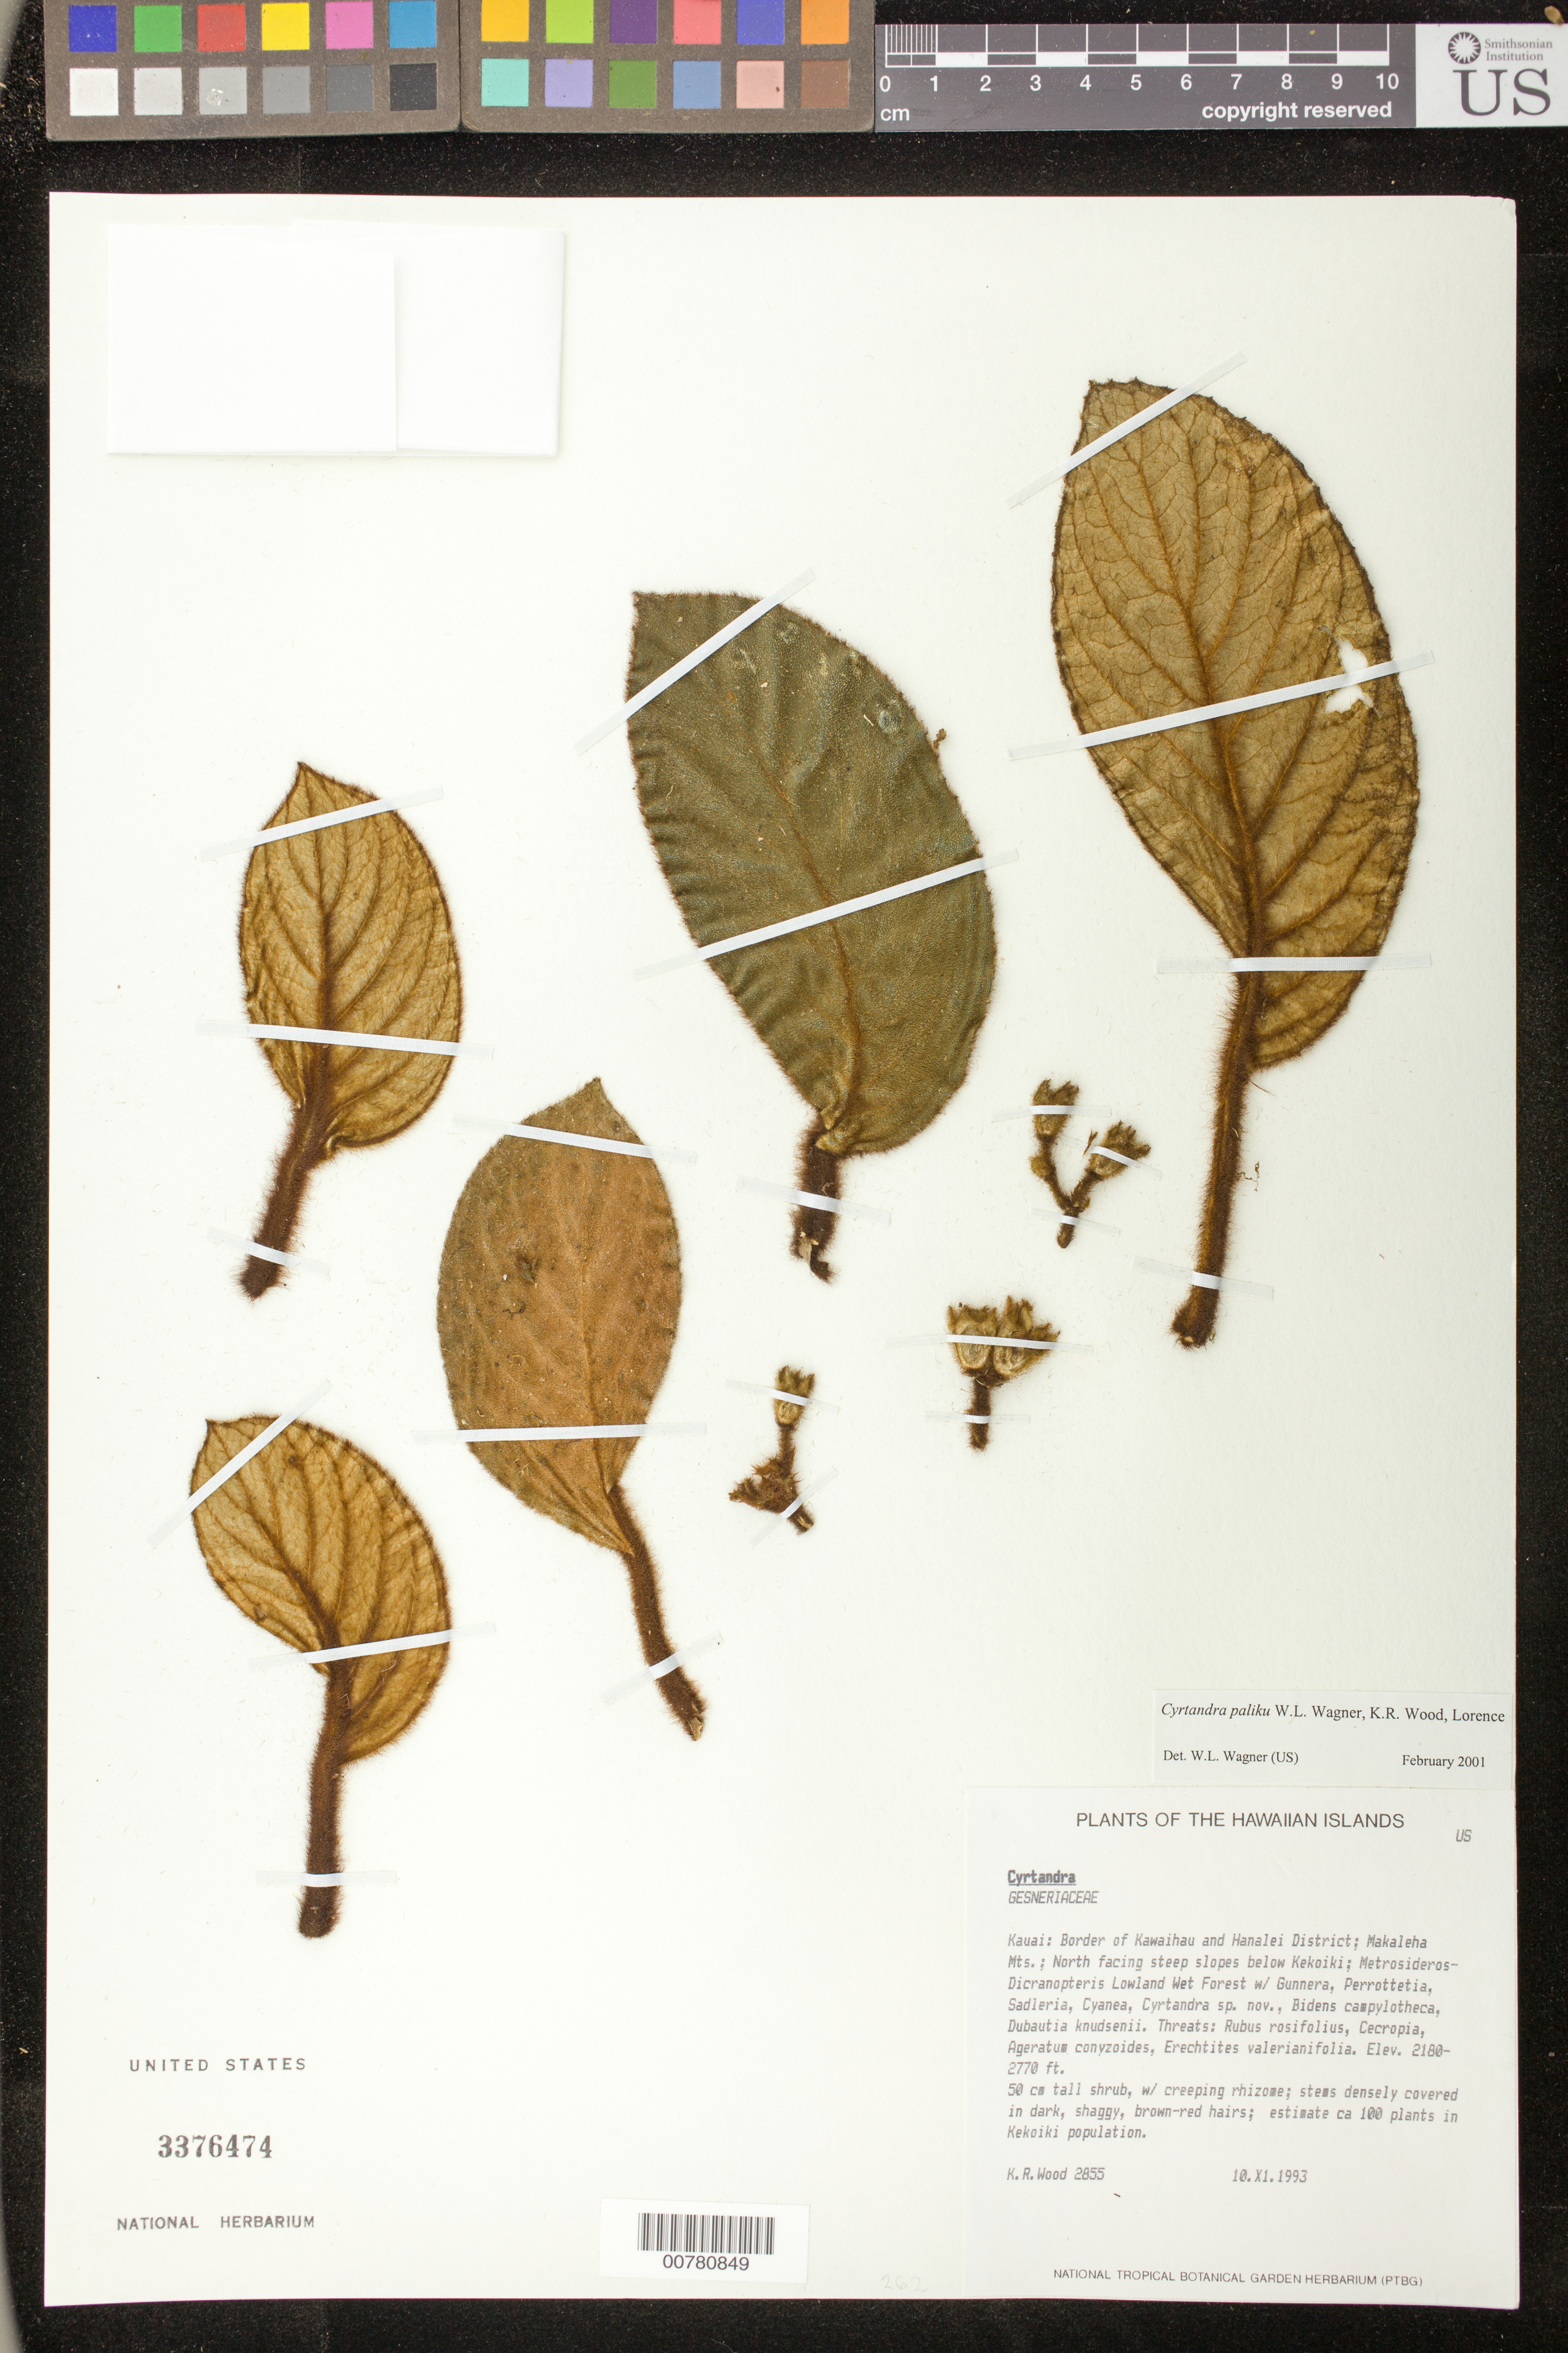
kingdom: Plantae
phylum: Tracheophyta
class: Magnoliopsida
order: Lamiales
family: Gesneriaceae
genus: Cyrtandra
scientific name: Cyrtandra paliku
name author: W.L. Wagner et al.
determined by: Wagner, W. L., (BOT), Smithsonian Institution - National Museum of Natural History (UNITED STATES)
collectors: K. R. Wood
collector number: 2855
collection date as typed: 10 Nov 1993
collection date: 1993-11-10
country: United States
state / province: Hawaii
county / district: Kauai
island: Kaua'i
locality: Border of Kawaihau and Hanalei District; Makaleha Mts.; North facing steep slopes below Kekoiki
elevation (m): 664.5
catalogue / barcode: US 3376474